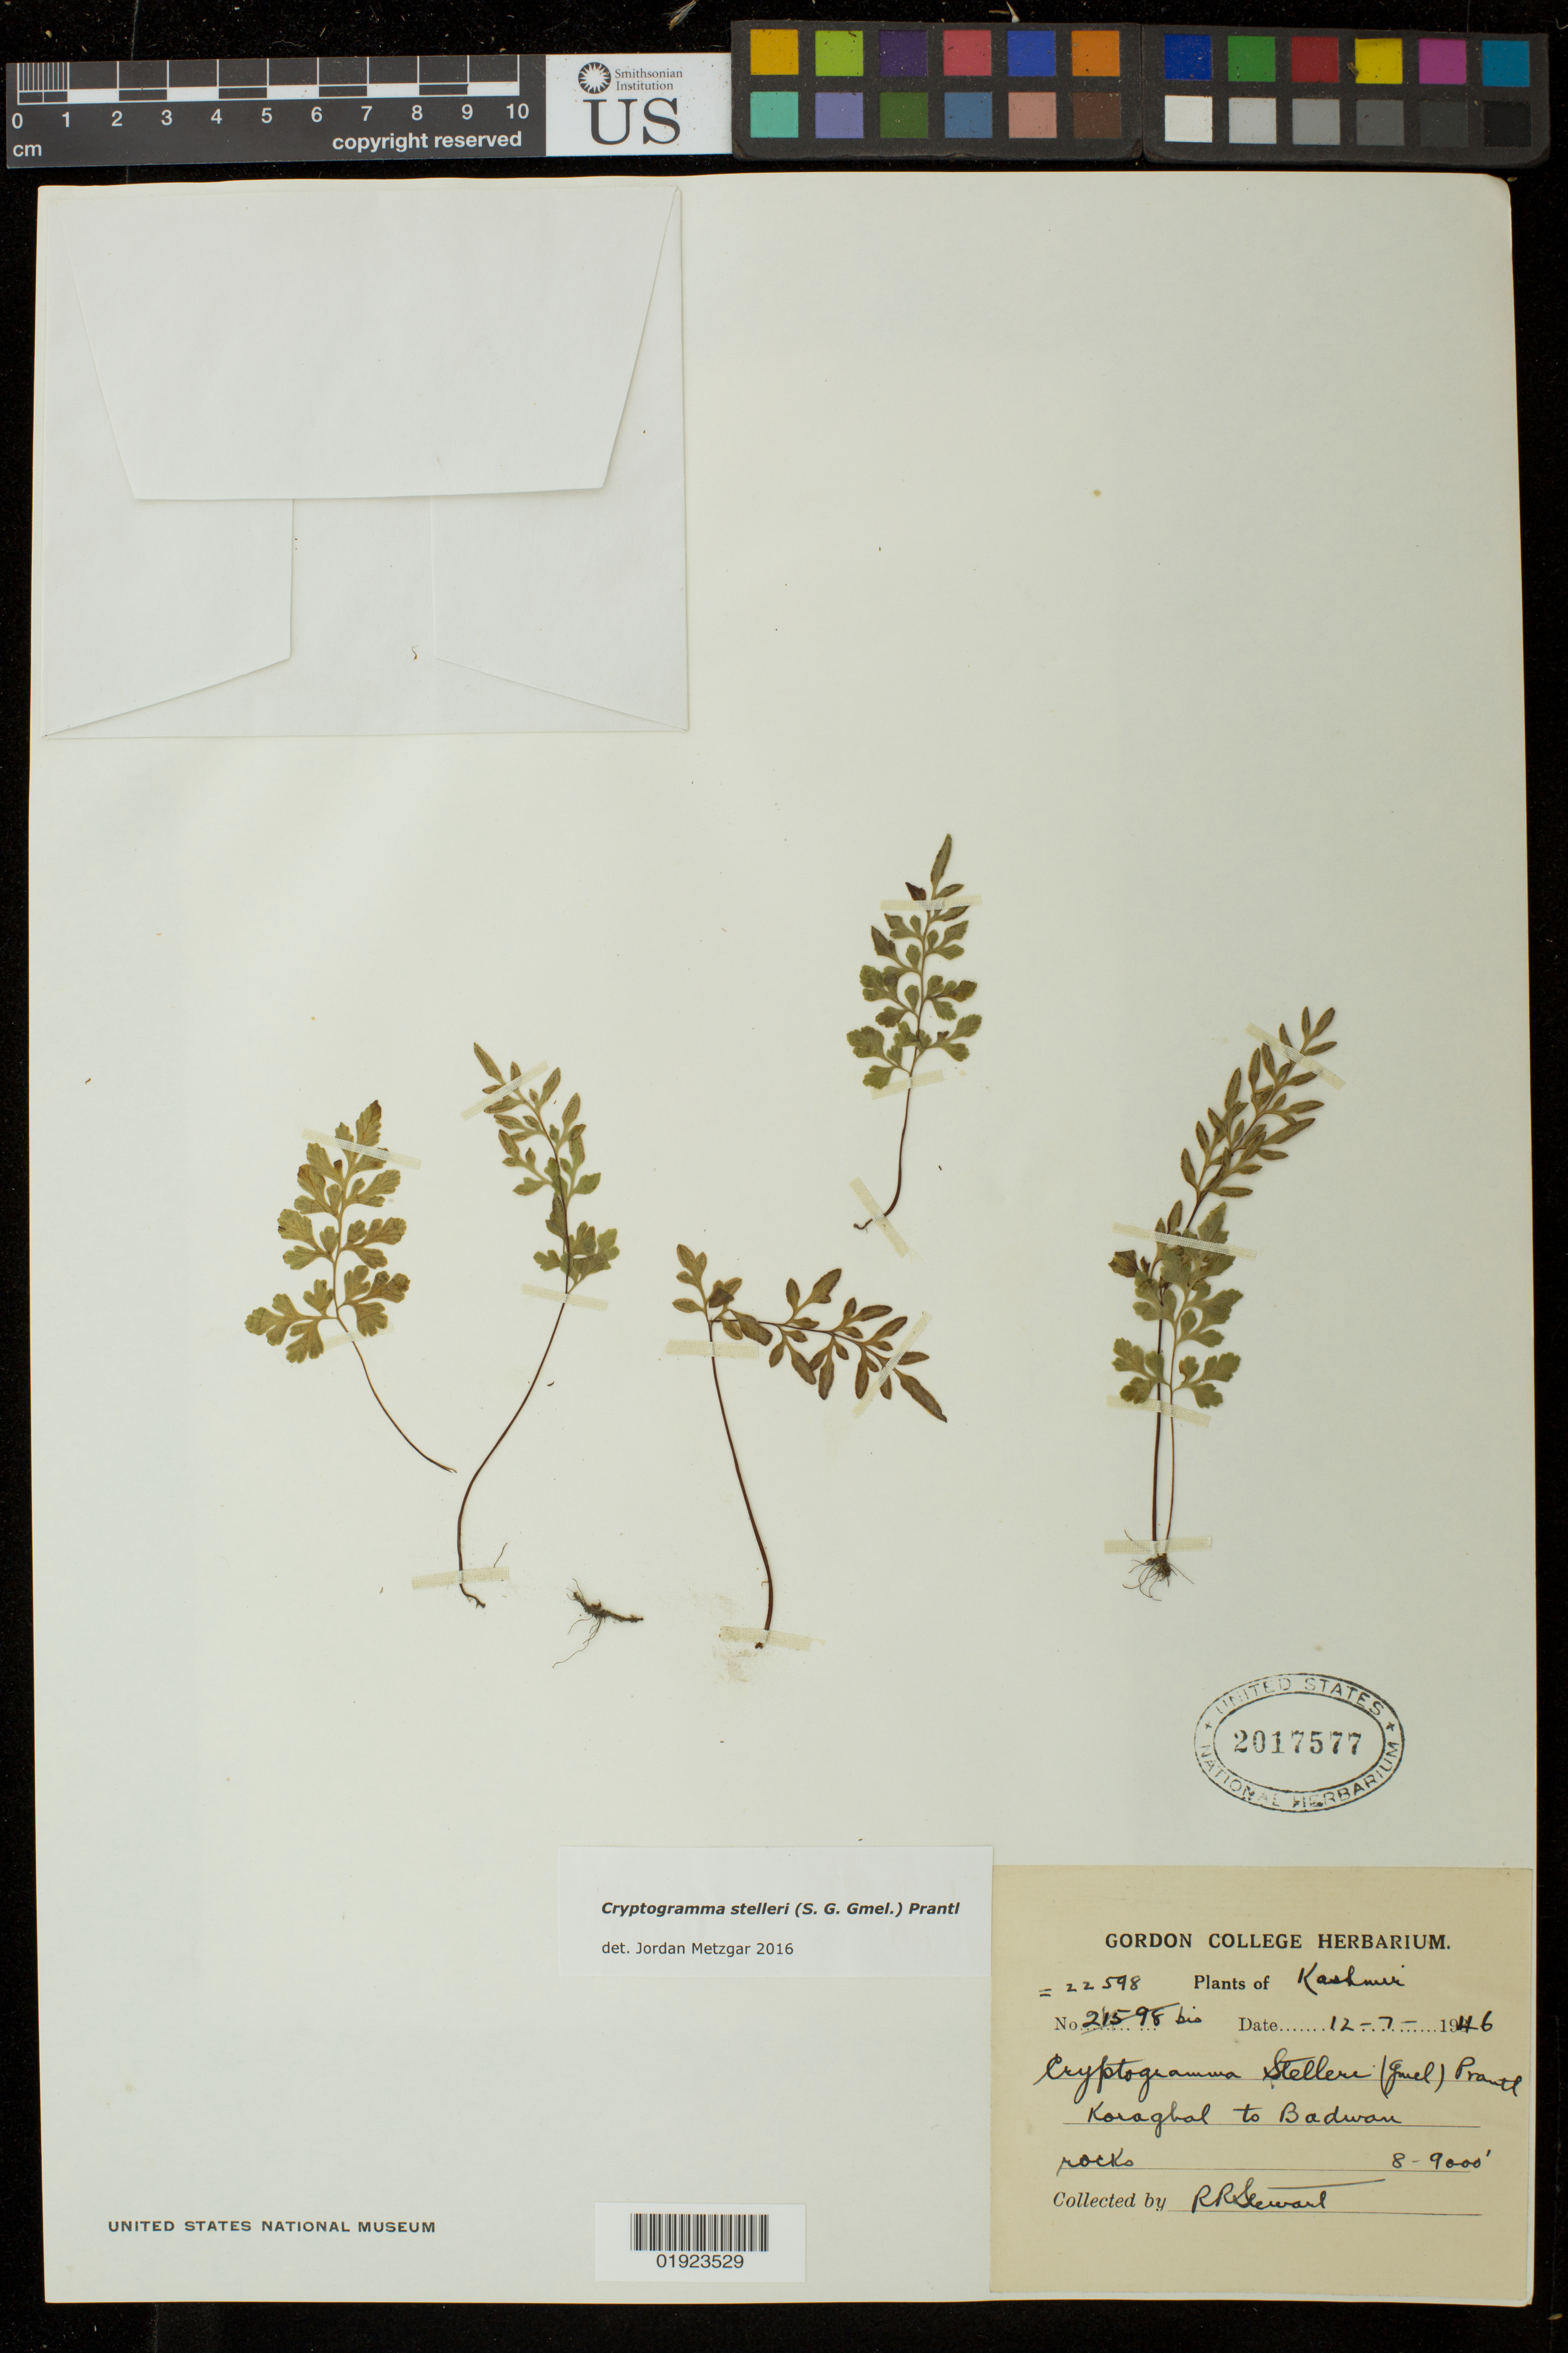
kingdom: Plantae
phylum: Tracheophyta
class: Polypodiopsida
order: Polypodiales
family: Pteridaceae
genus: Cryptogramma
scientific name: Cryptogramma stelleri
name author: (S.G. Gmel.) Prantl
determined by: Metzgar, Jordan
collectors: R. R. Stewart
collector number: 22 598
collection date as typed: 12-7-1946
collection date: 1946-07-12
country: India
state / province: Jammu and Kashmir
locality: Karaghal to Badwau rocks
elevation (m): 2438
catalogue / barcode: US 2017577